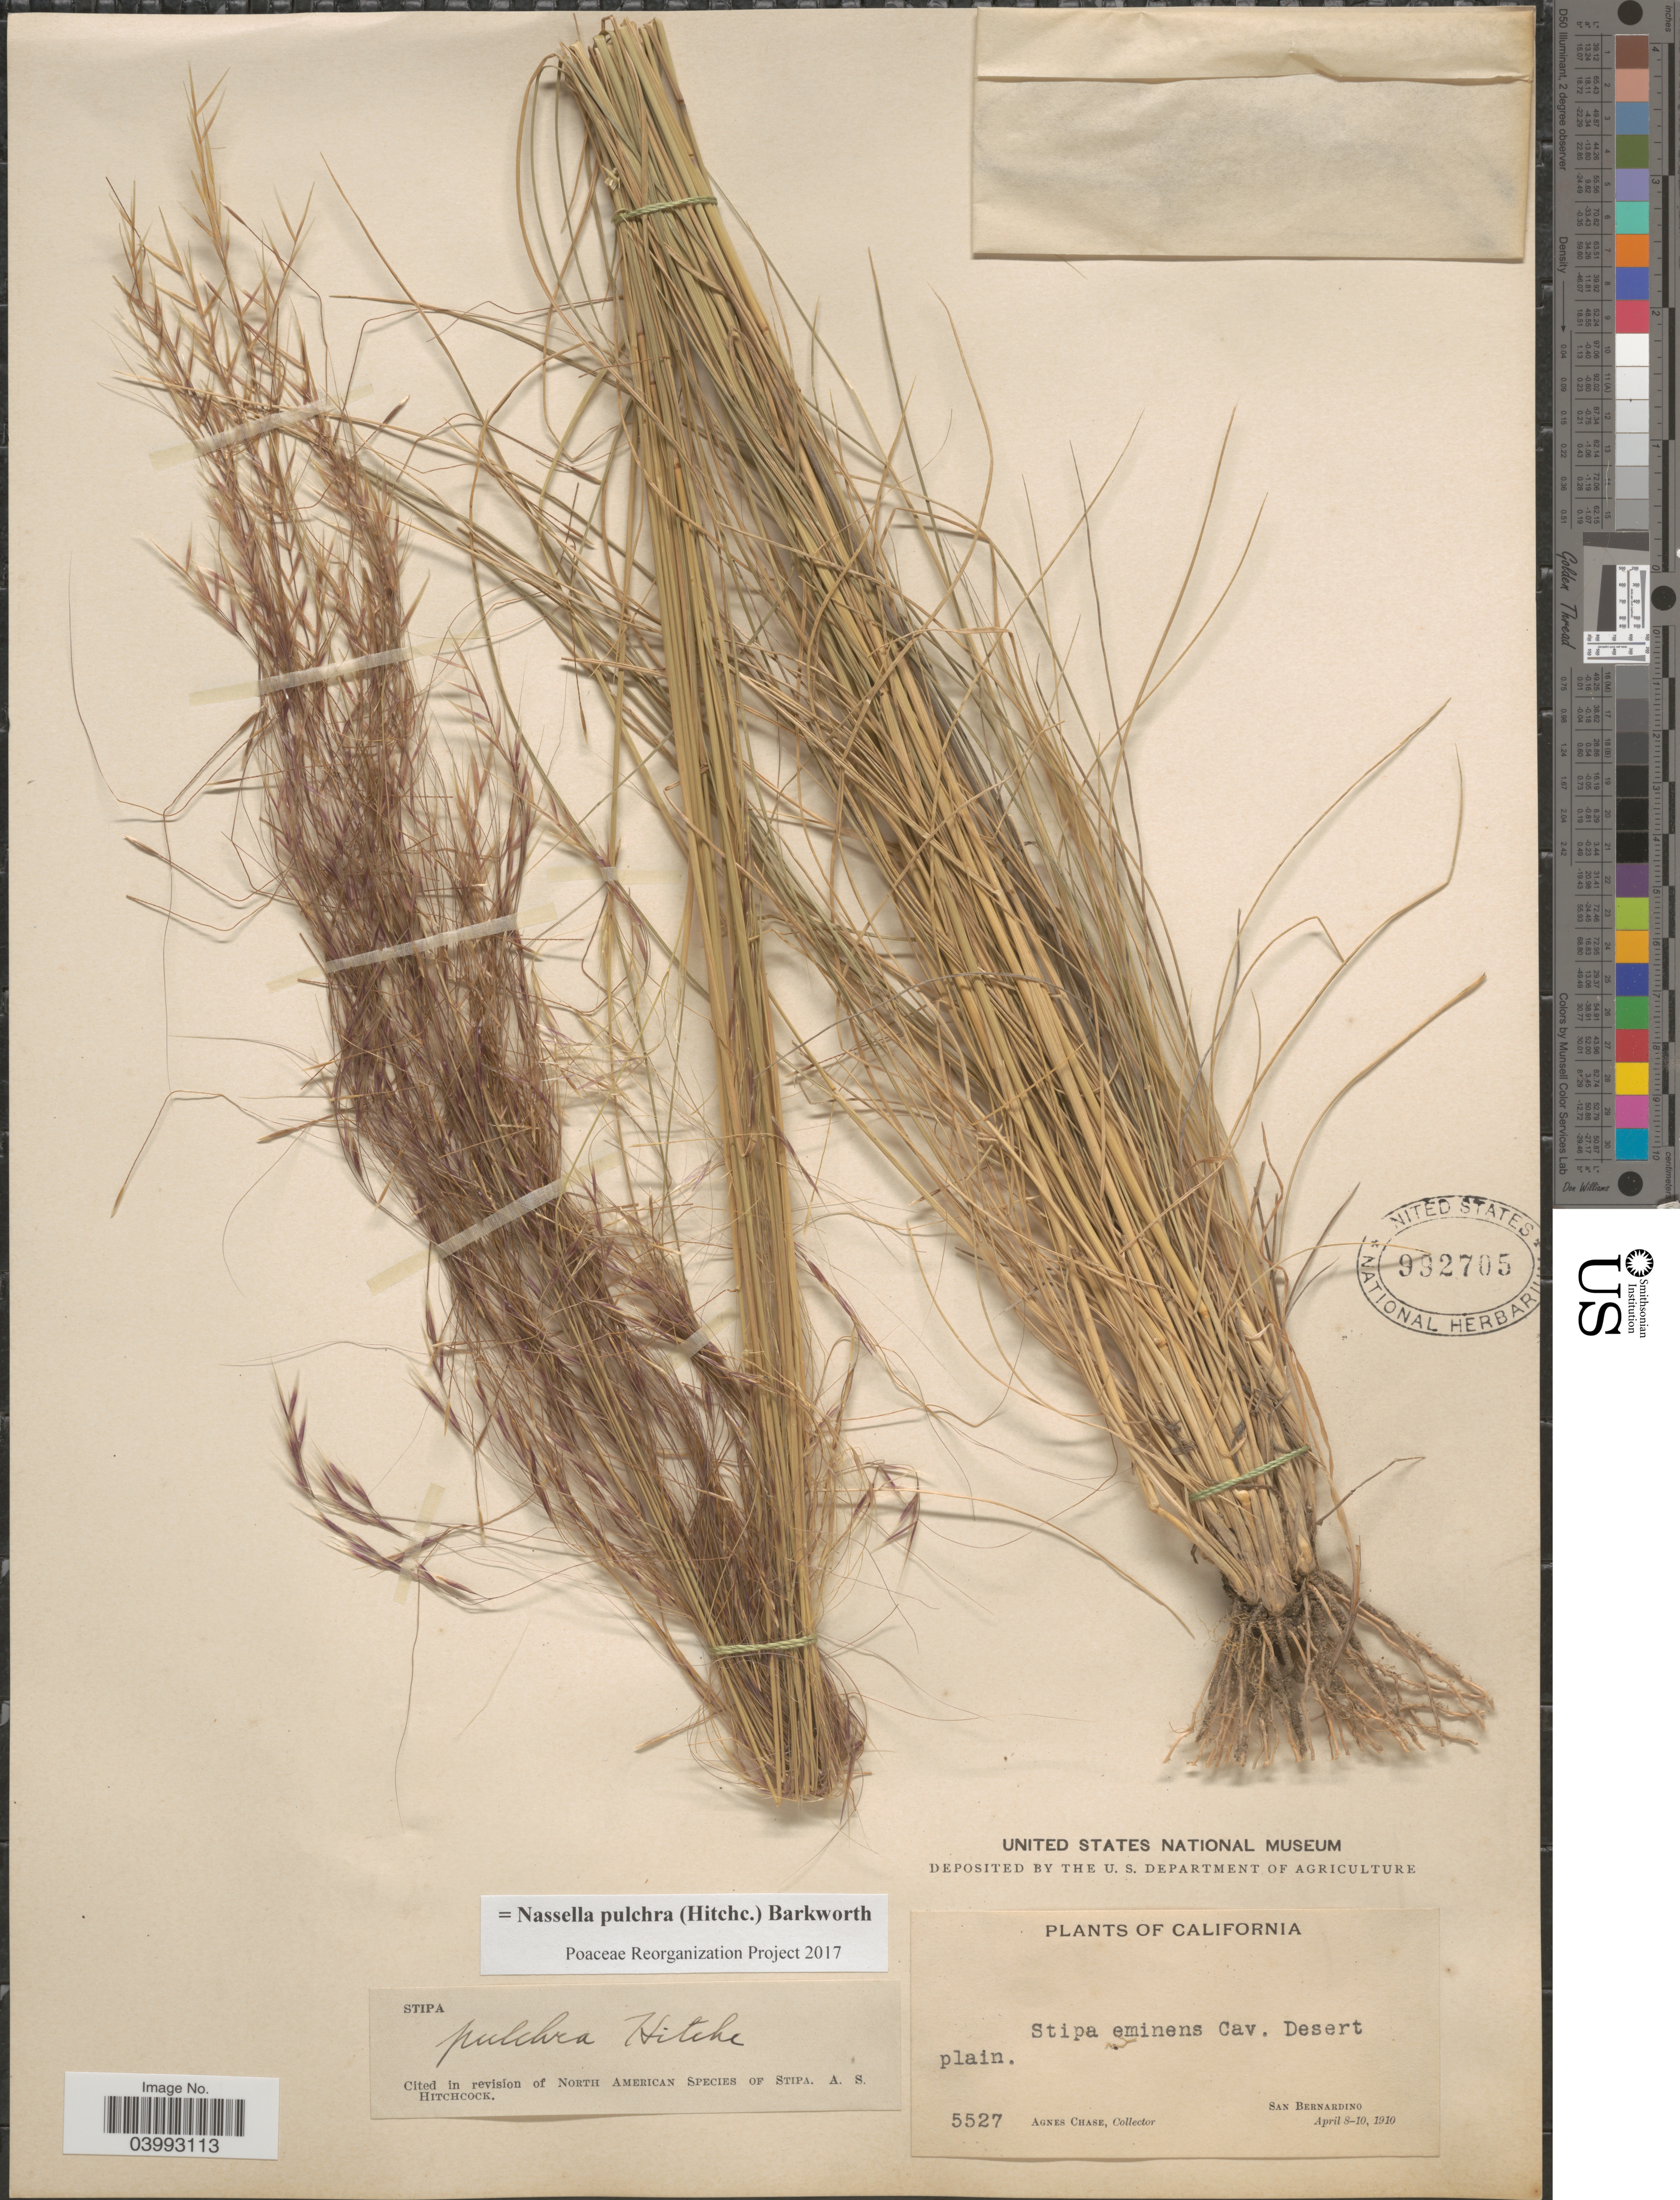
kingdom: Plantae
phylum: Tracheophyta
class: Liliopsida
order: Poales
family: Poaceae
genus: Nassella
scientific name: Nassella pulchra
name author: (Hitchc.) Barkworth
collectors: A. Chase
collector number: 5527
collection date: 1910-04-08/1910-04-10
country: United States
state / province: California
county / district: San Bernardino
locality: Desert plain. San Bernardino.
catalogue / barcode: US 992705